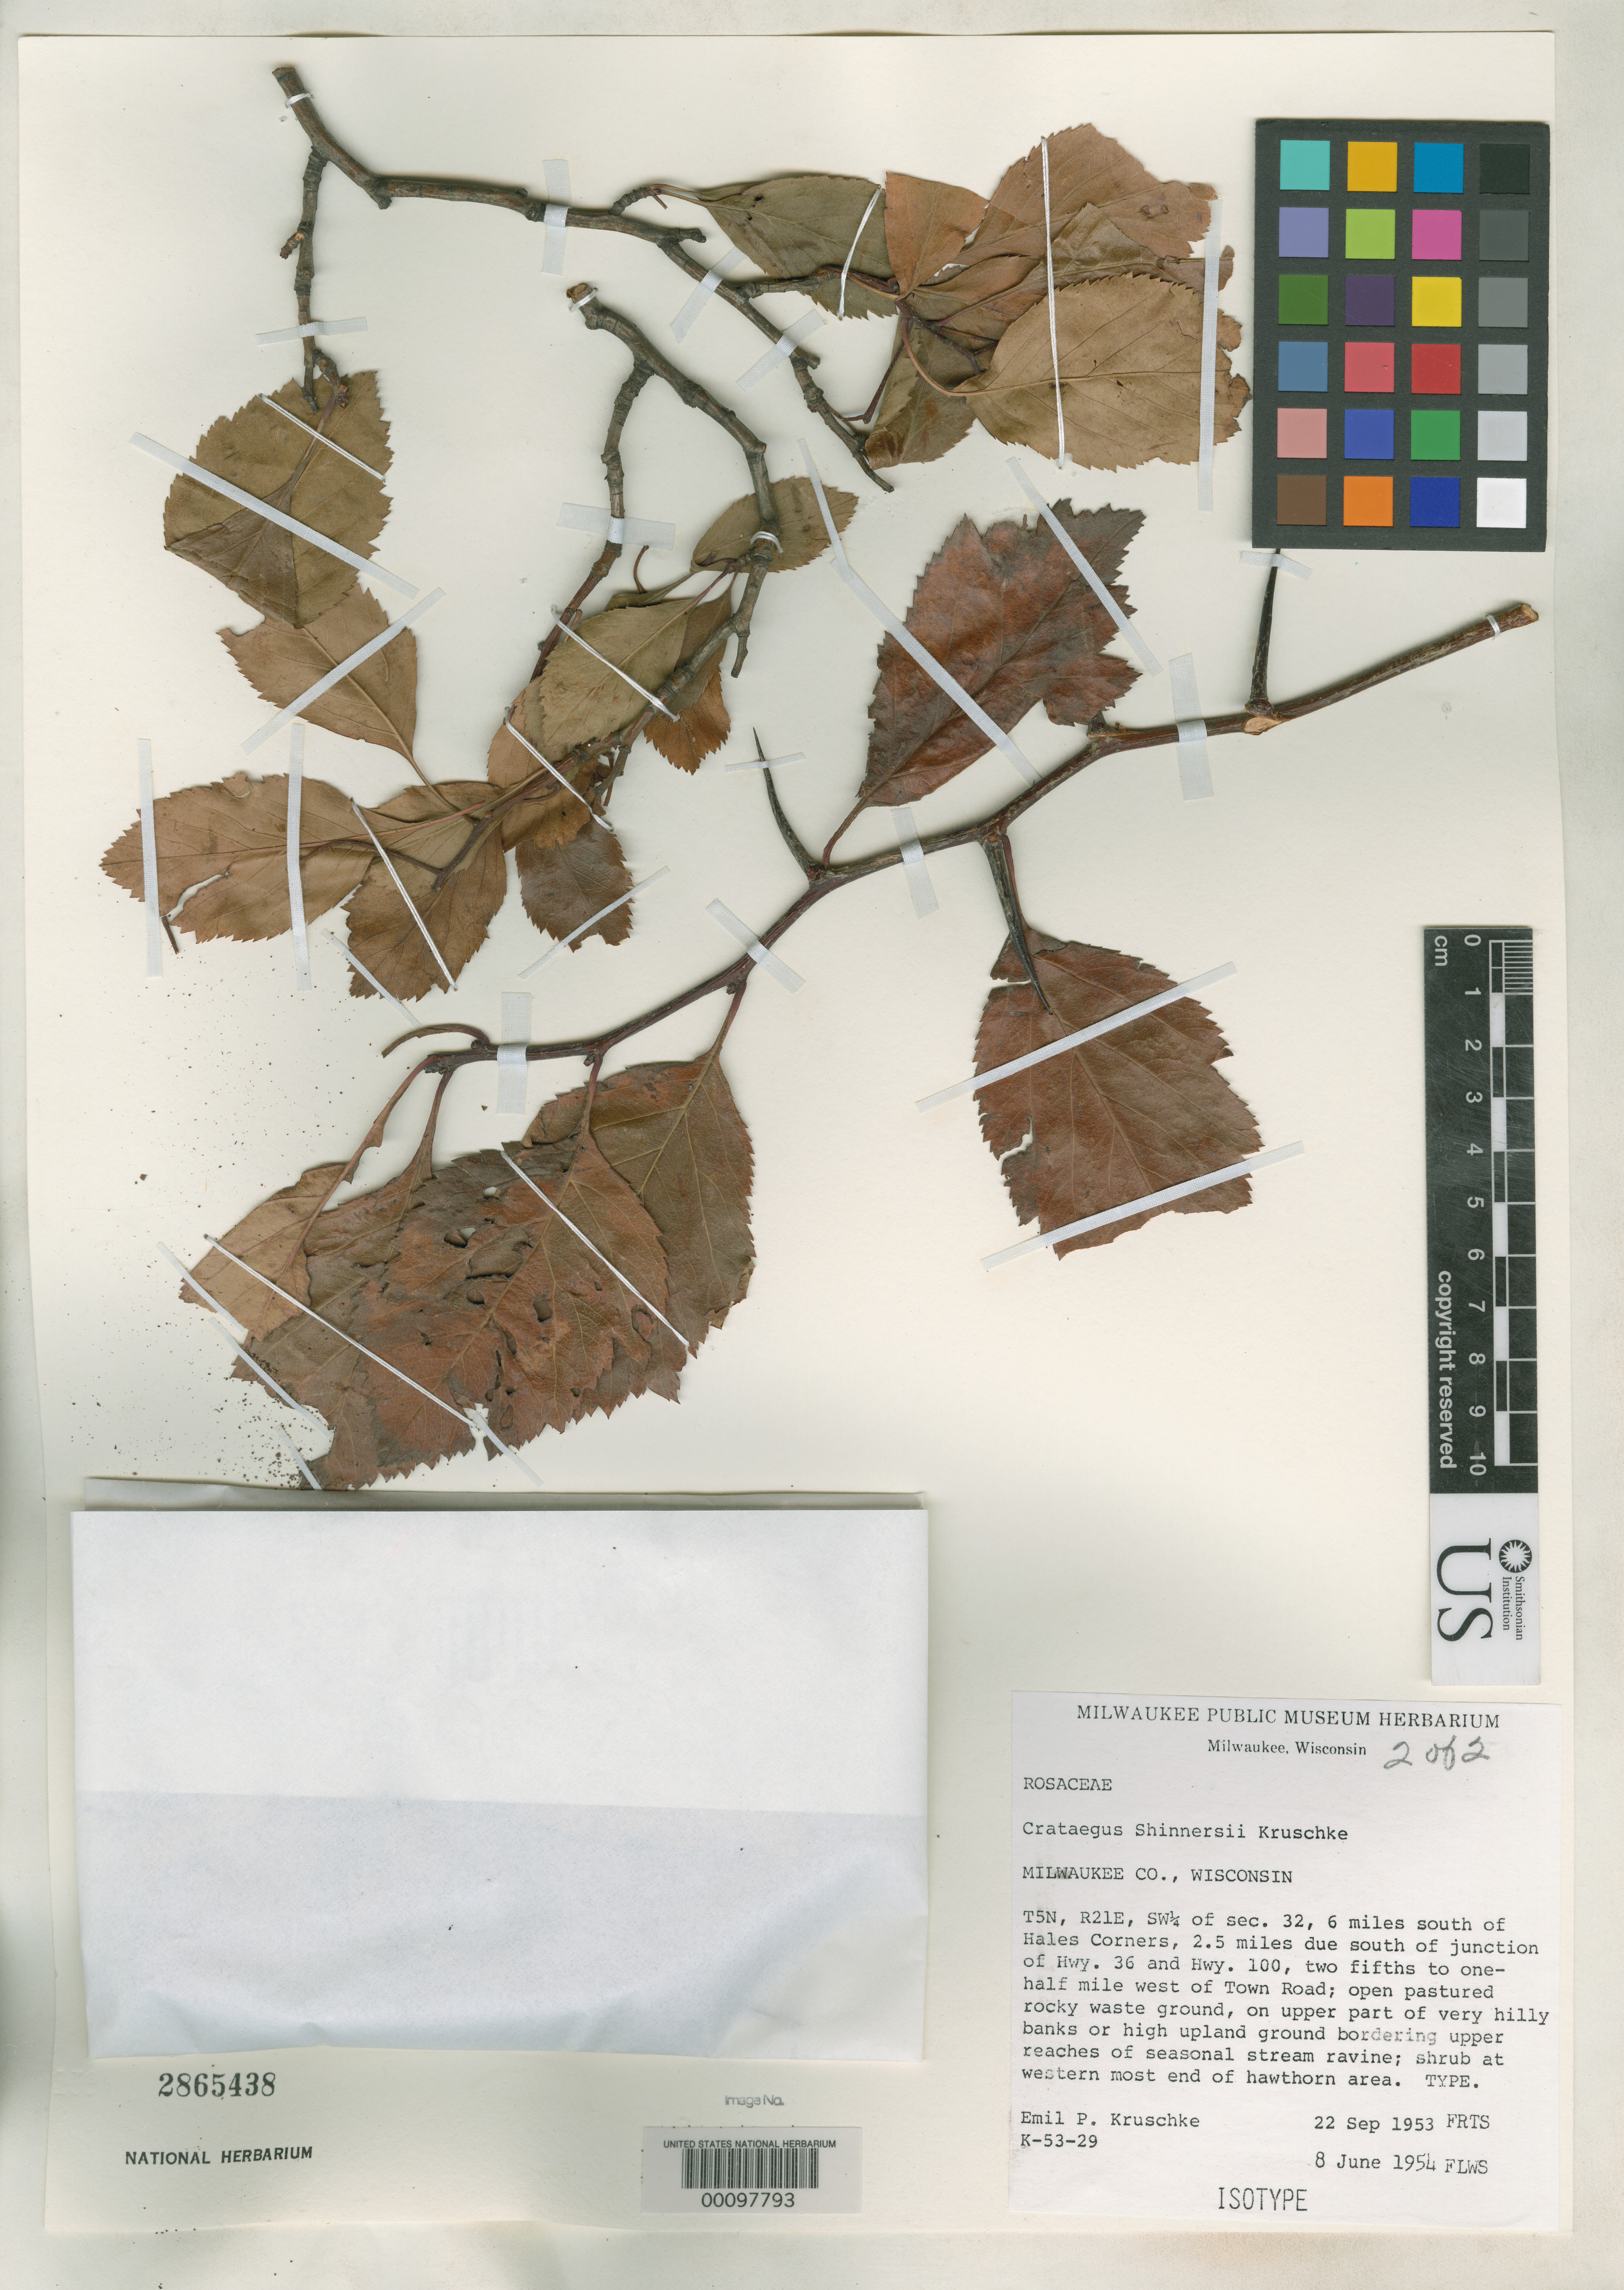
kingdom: Plantae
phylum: Tracheophyta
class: Magnoliopsida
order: Rosales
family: Rosaceae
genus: Crataegus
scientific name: Crataegus shinnersii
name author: Kruschke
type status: Isotype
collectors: E. Kruschke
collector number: K-53-29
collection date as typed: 08 Jun 1954 and 22 Sep 1953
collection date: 1953-09-22,1954-06-08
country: United States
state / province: Wisconsin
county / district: Milwaukee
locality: S of Hales Corners.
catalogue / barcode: US 2865438